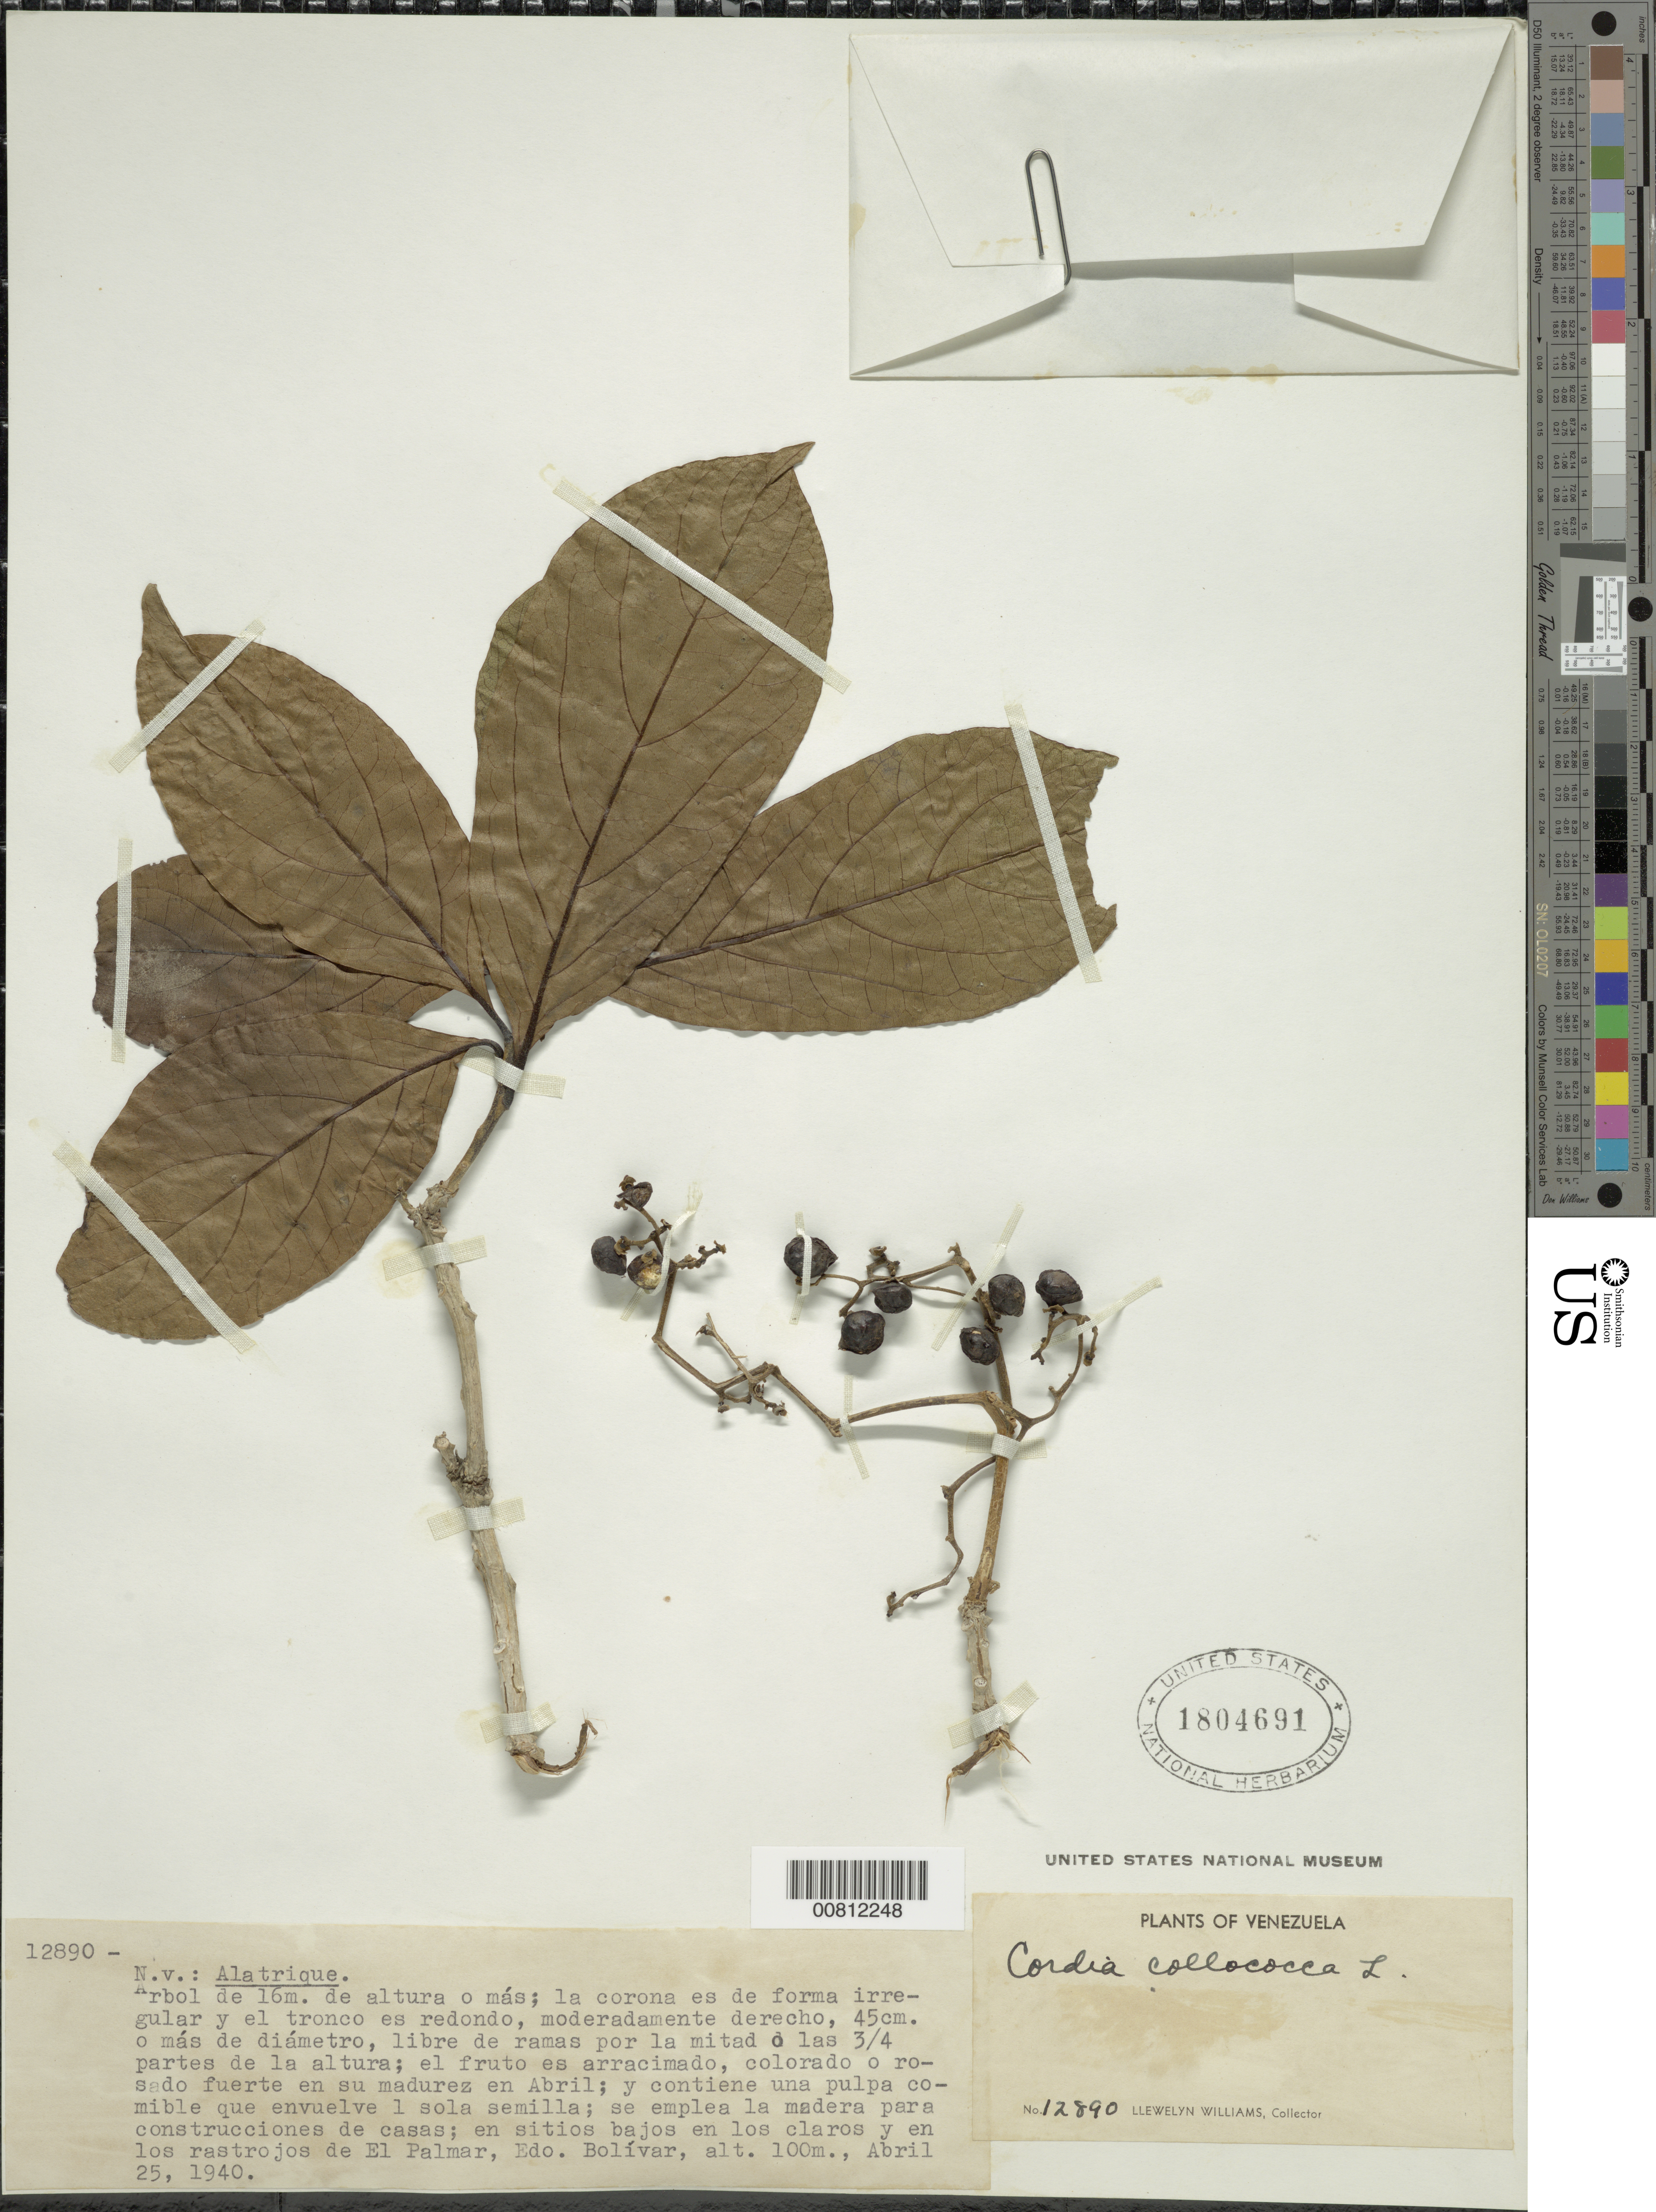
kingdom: Plantae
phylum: Tracheophyta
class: Magnoliopsida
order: Boraginales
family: Cordiaceae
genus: Cordia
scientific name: Cordia collococca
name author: L.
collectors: Ll. Williams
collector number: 12890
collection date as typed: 25-Apr-40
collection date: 1940-04-25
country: Venezuela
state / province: Bolívar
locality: El Palmar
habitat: Sitios bakos en los claros y en los rastrojos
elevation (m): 100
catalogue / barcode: US 1804691